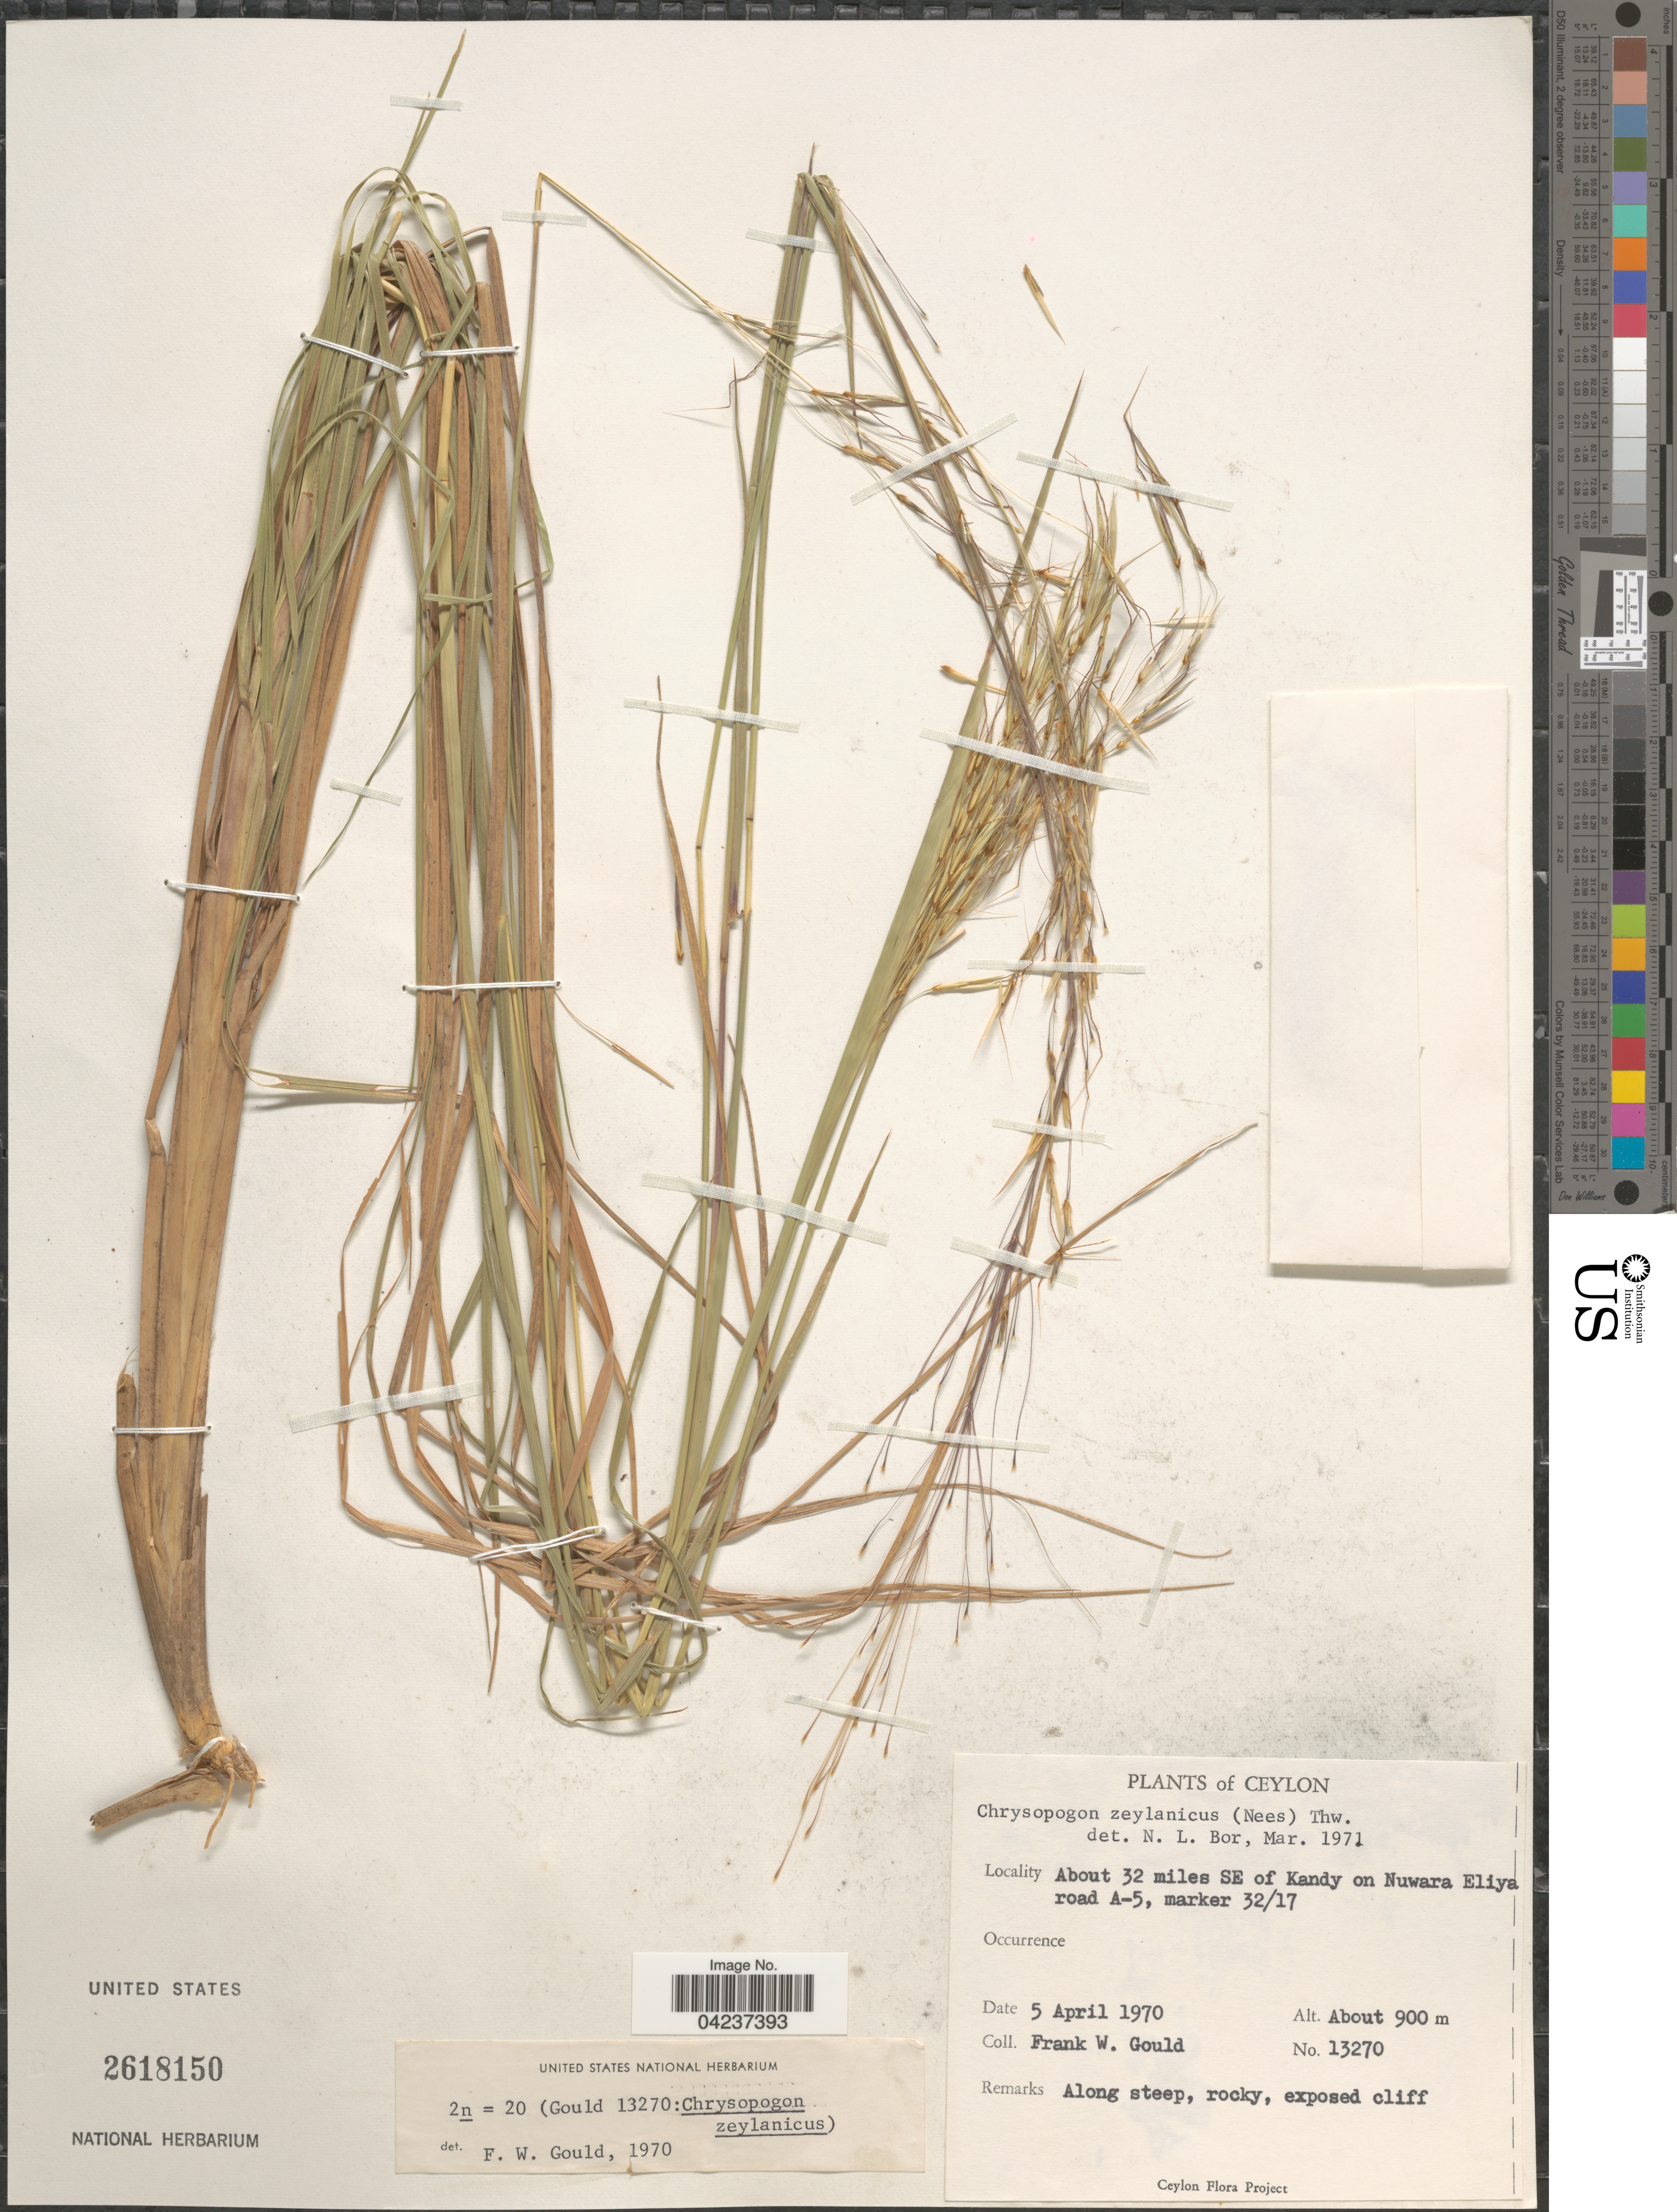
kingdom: Plantae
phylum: Tracheophyta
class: Liliopsida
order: Poales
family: Poaceae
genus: Chrysopogon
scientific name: Chrysopogon nodulibarbis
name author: (Hochst. ex Steud.) Henr.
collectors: F. W. Gould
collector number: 13270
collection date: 1970-04-05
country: Sri Lanka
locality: Ceylon. About 32 miles SE of Kandy on Nuwara Eliya road A-5, marker 32/17.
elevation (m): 900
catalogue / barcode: US 2618150